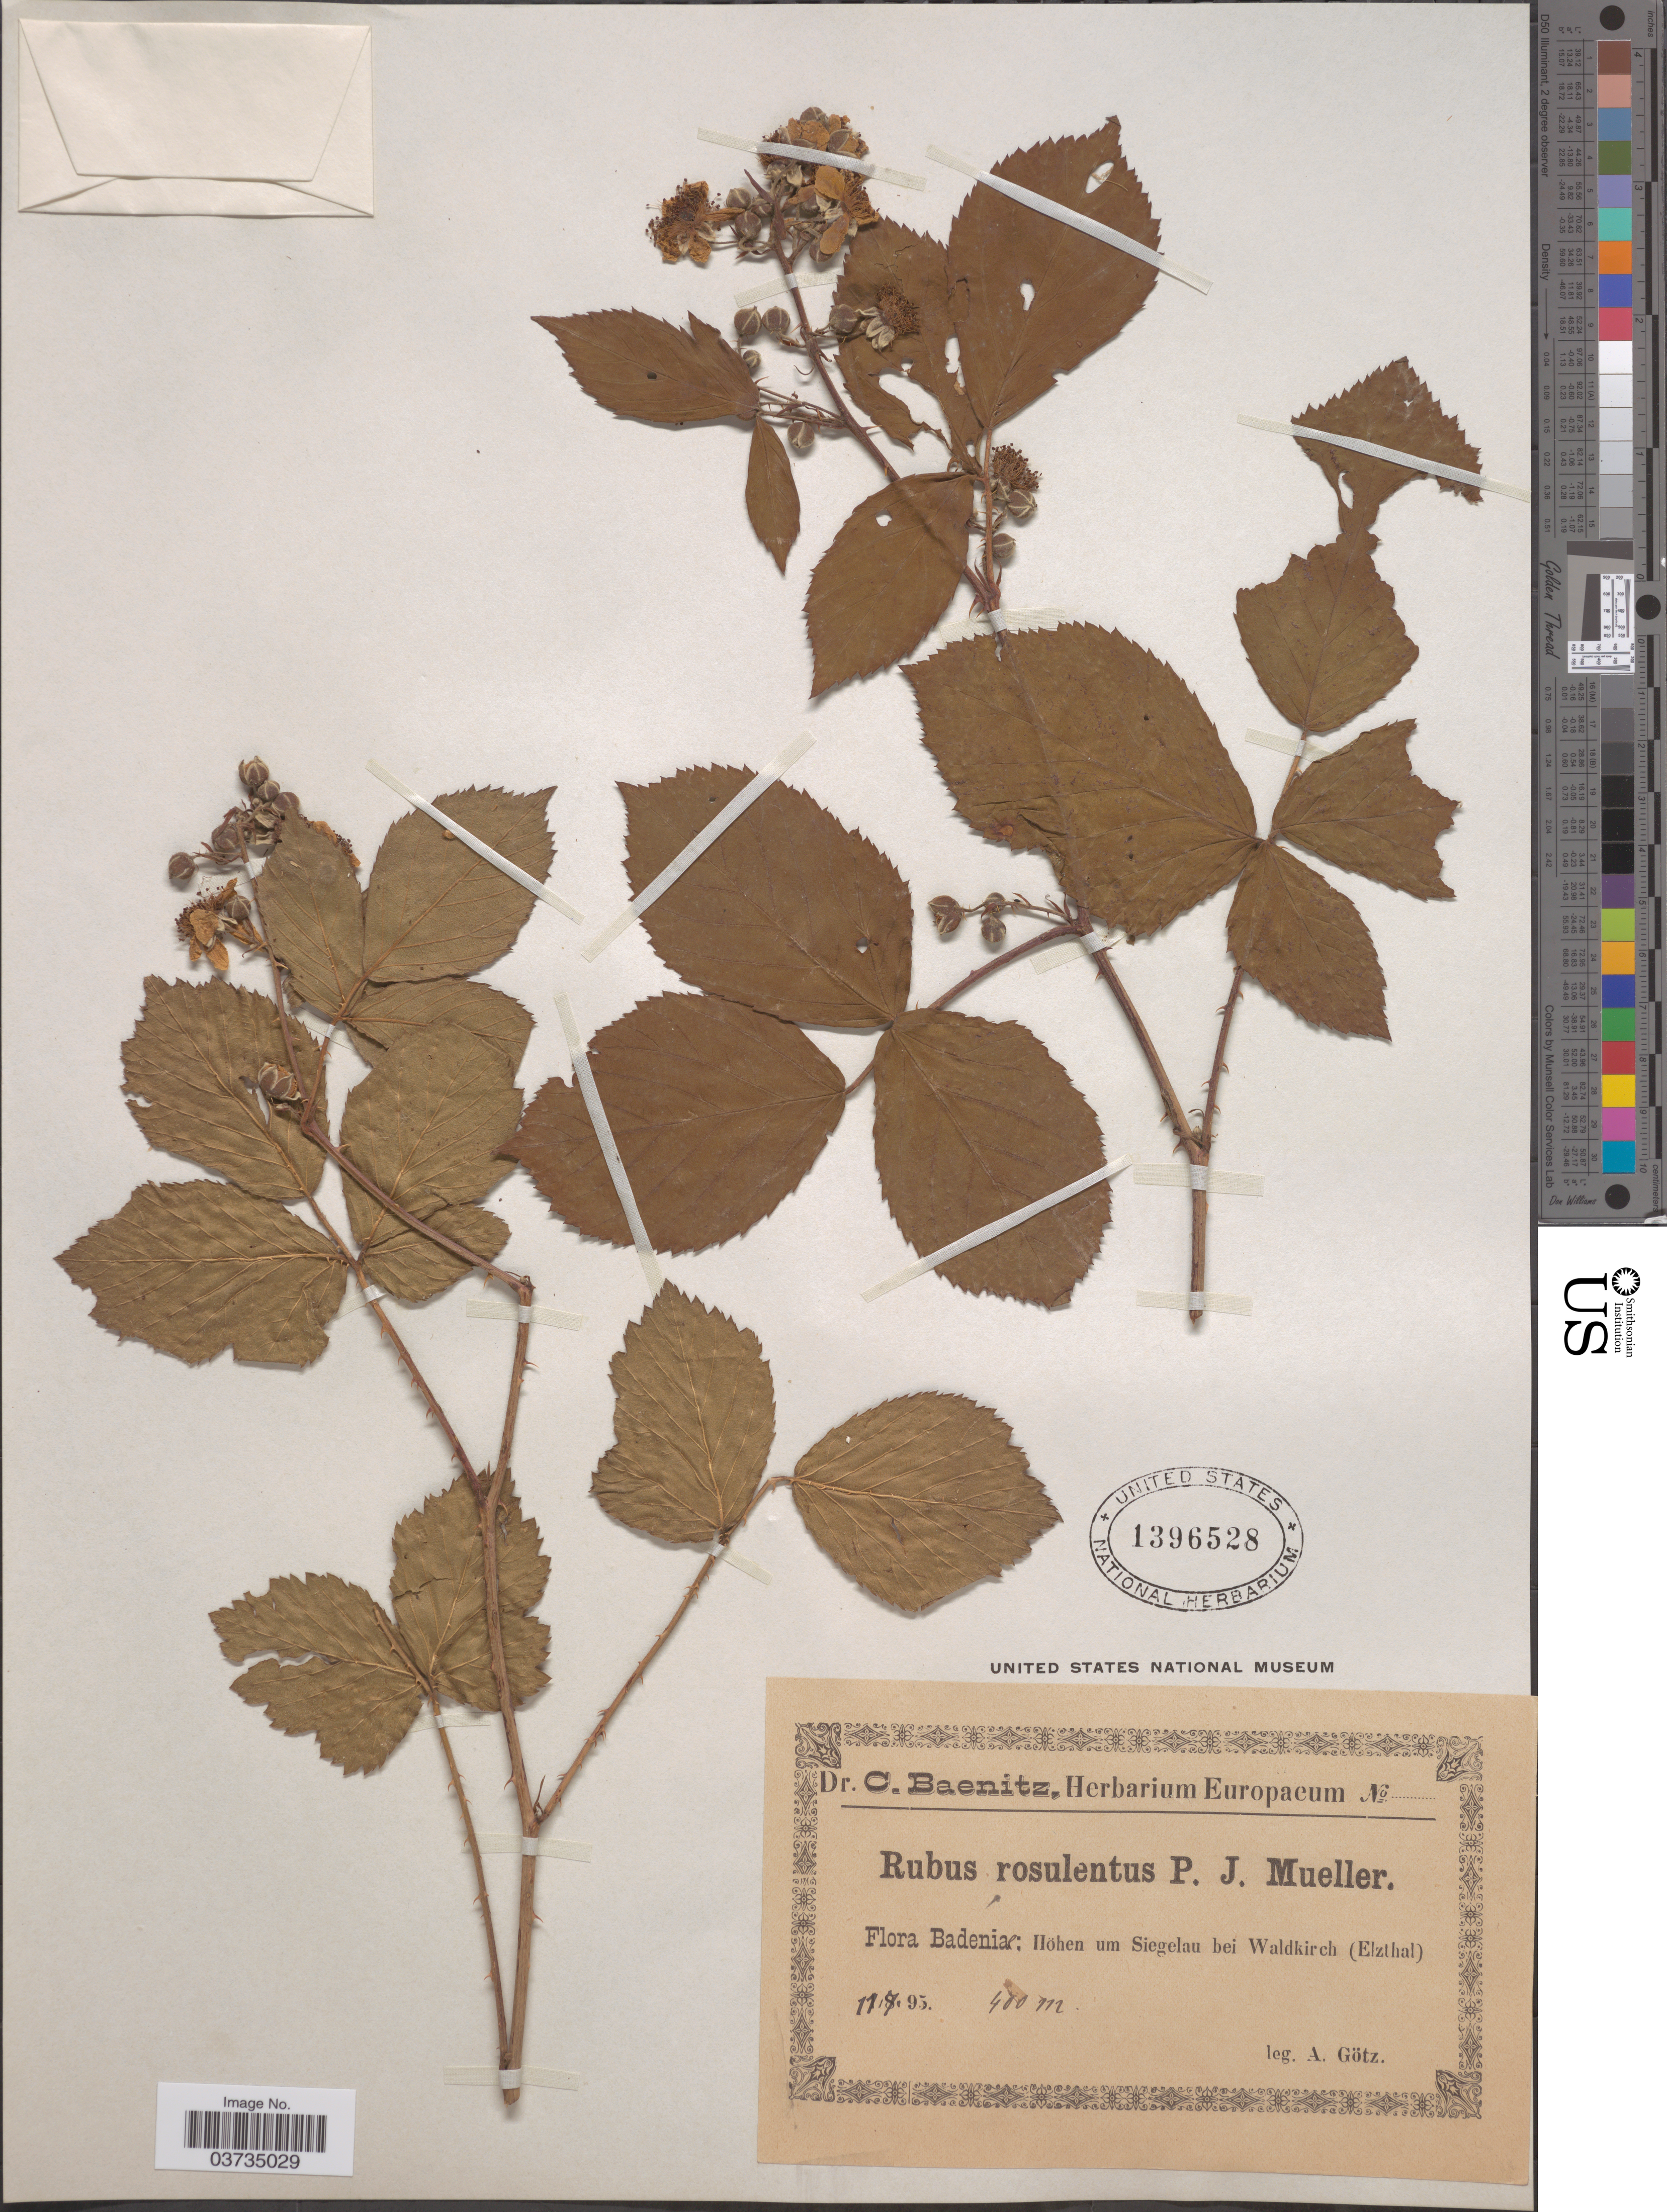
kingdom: Plantae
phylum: Tracheophyta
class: Magnoliopsida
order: Rosales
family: Rosaceae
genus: Rubus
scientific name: Rubus rosulentus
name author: P.J. Müll.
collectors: A. Götz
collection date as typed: Transcribed d/m/y: 11/7/95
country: Germany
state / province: Baden-Württemberg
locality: Badeniae: Höhen um Siegelau bei Waldkirch (Elzthal).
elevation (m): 400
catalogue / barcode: US 1396528